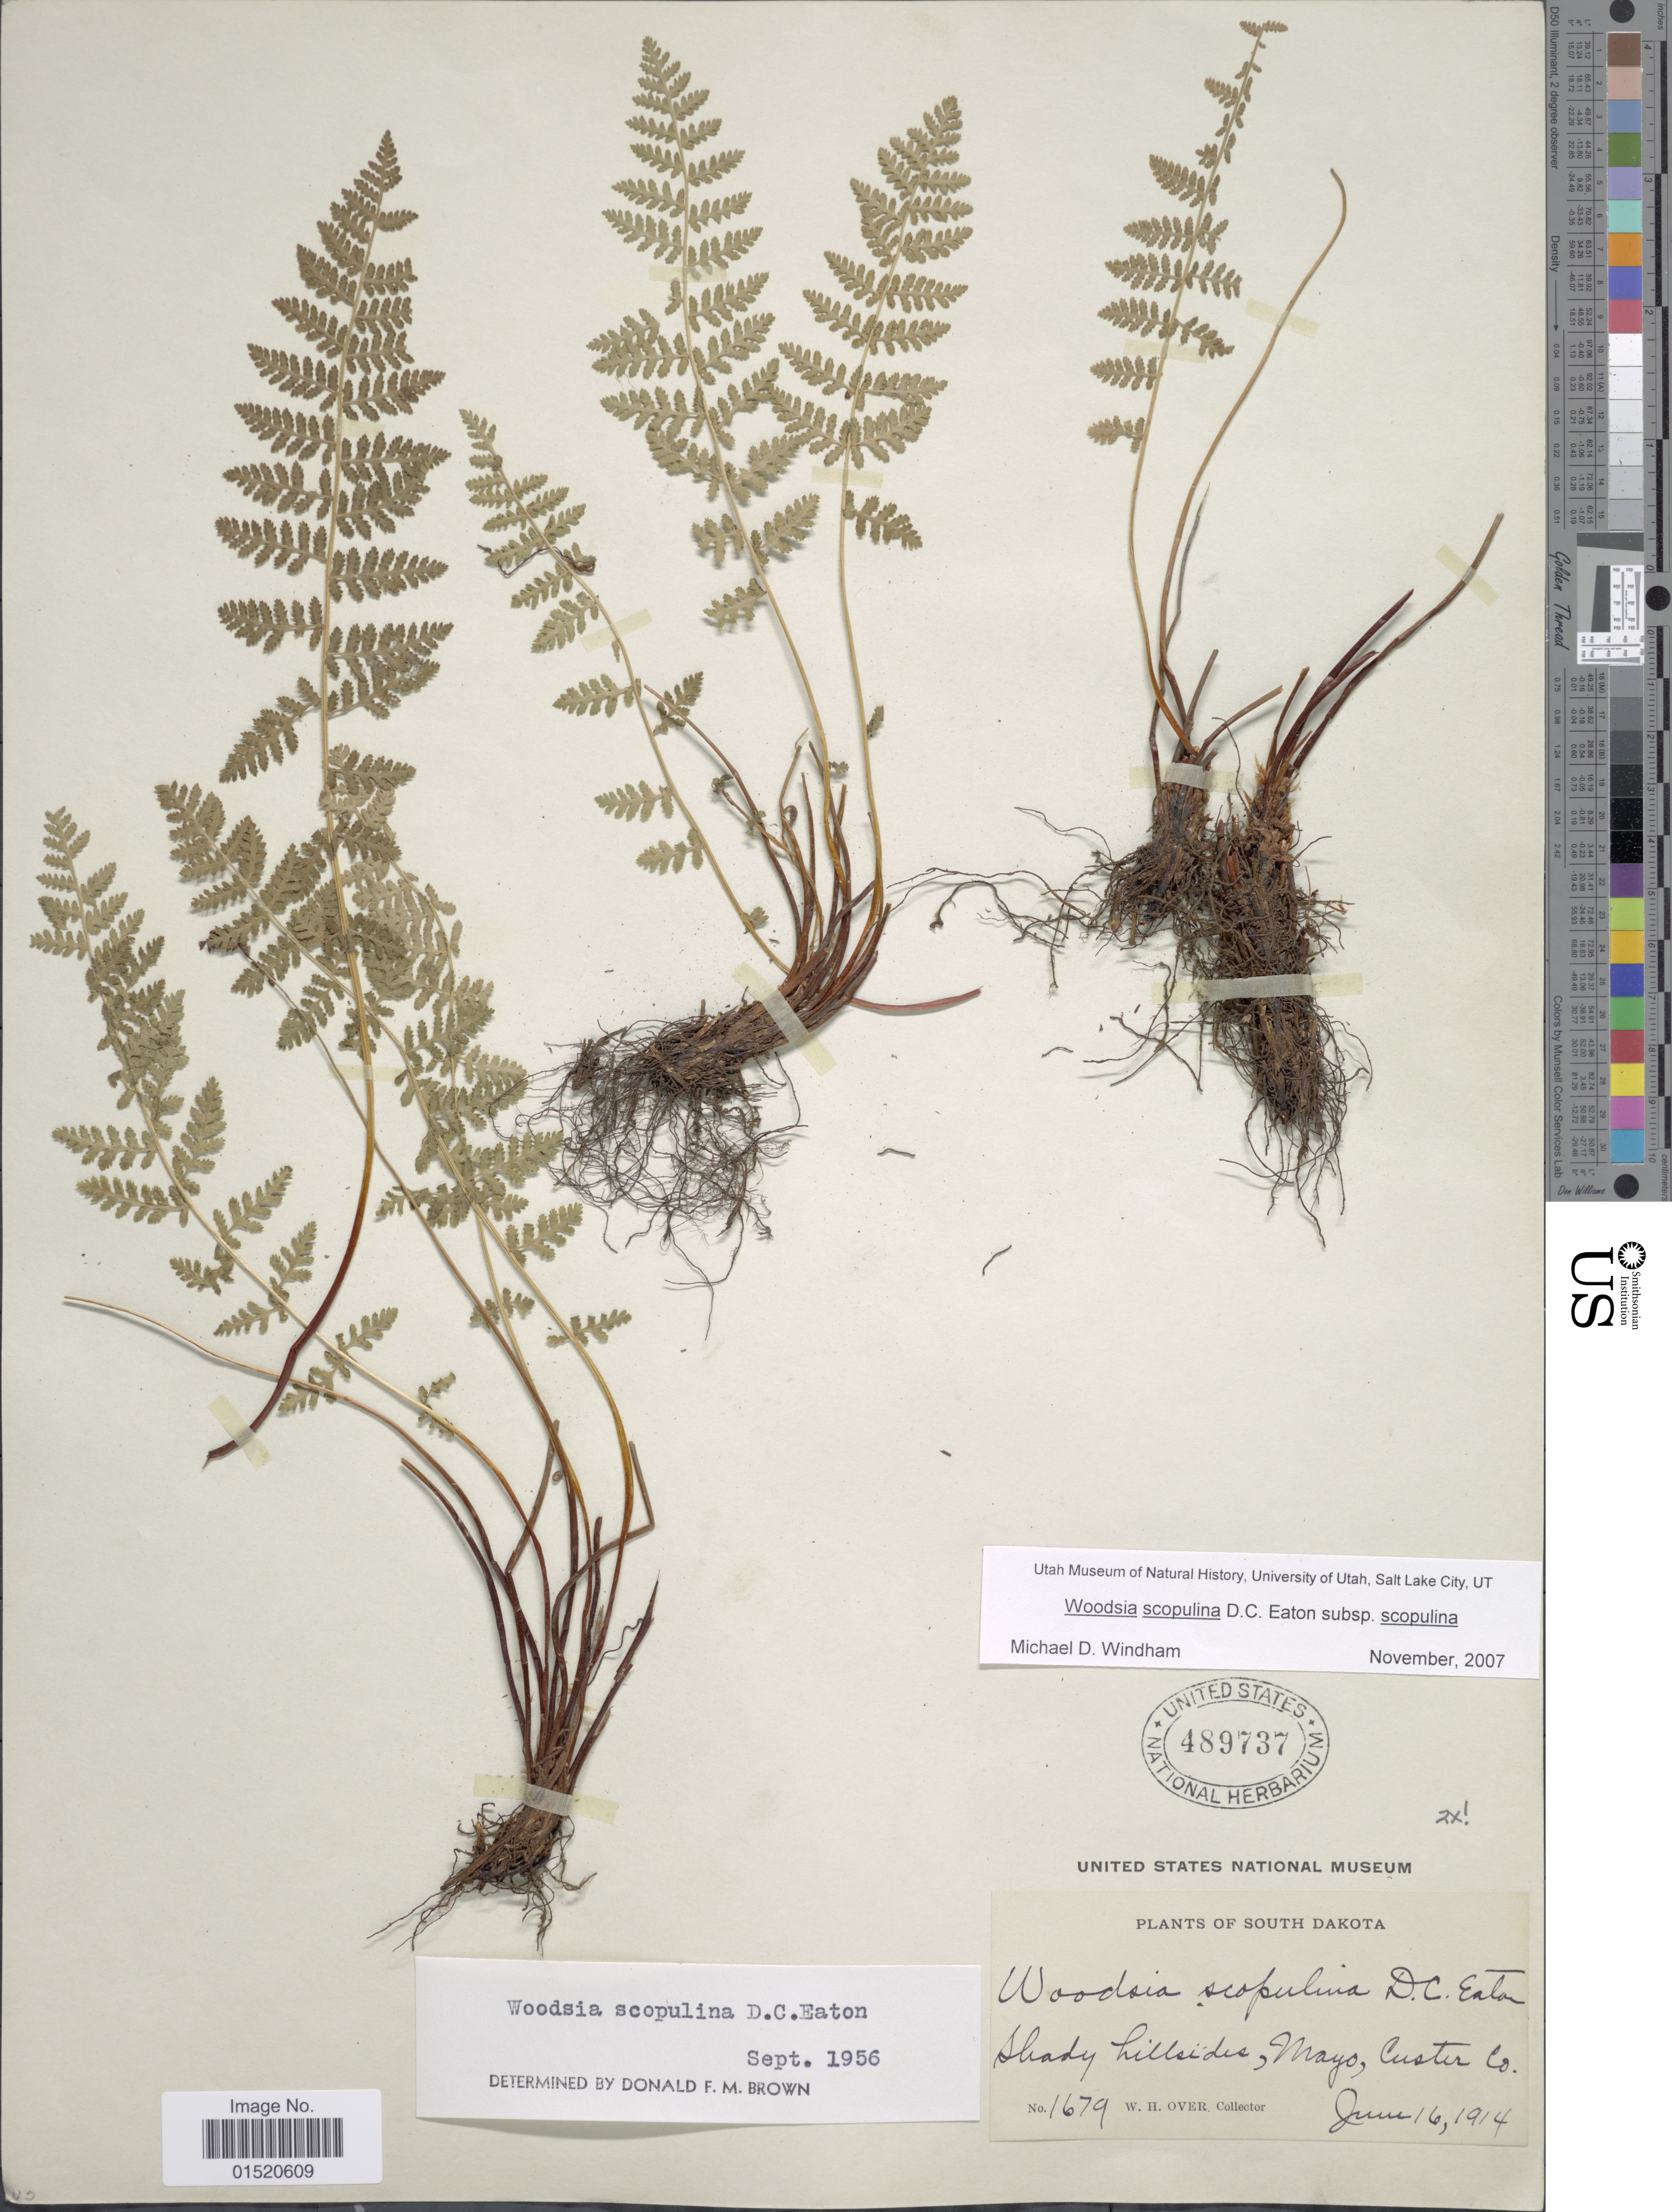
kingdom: Plantae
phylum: Tracheophyta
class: Polypodiopsida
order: Polypodiales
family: Woodsiaceae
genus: Woodsia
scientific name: Woodsia scopulina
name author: D.C. Eaton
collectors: W. Over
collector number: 1679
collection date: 1914-06-16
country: United States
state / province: South Dakota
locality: Shady hillsides, Mayo, Custer Co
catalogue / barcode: US 489737